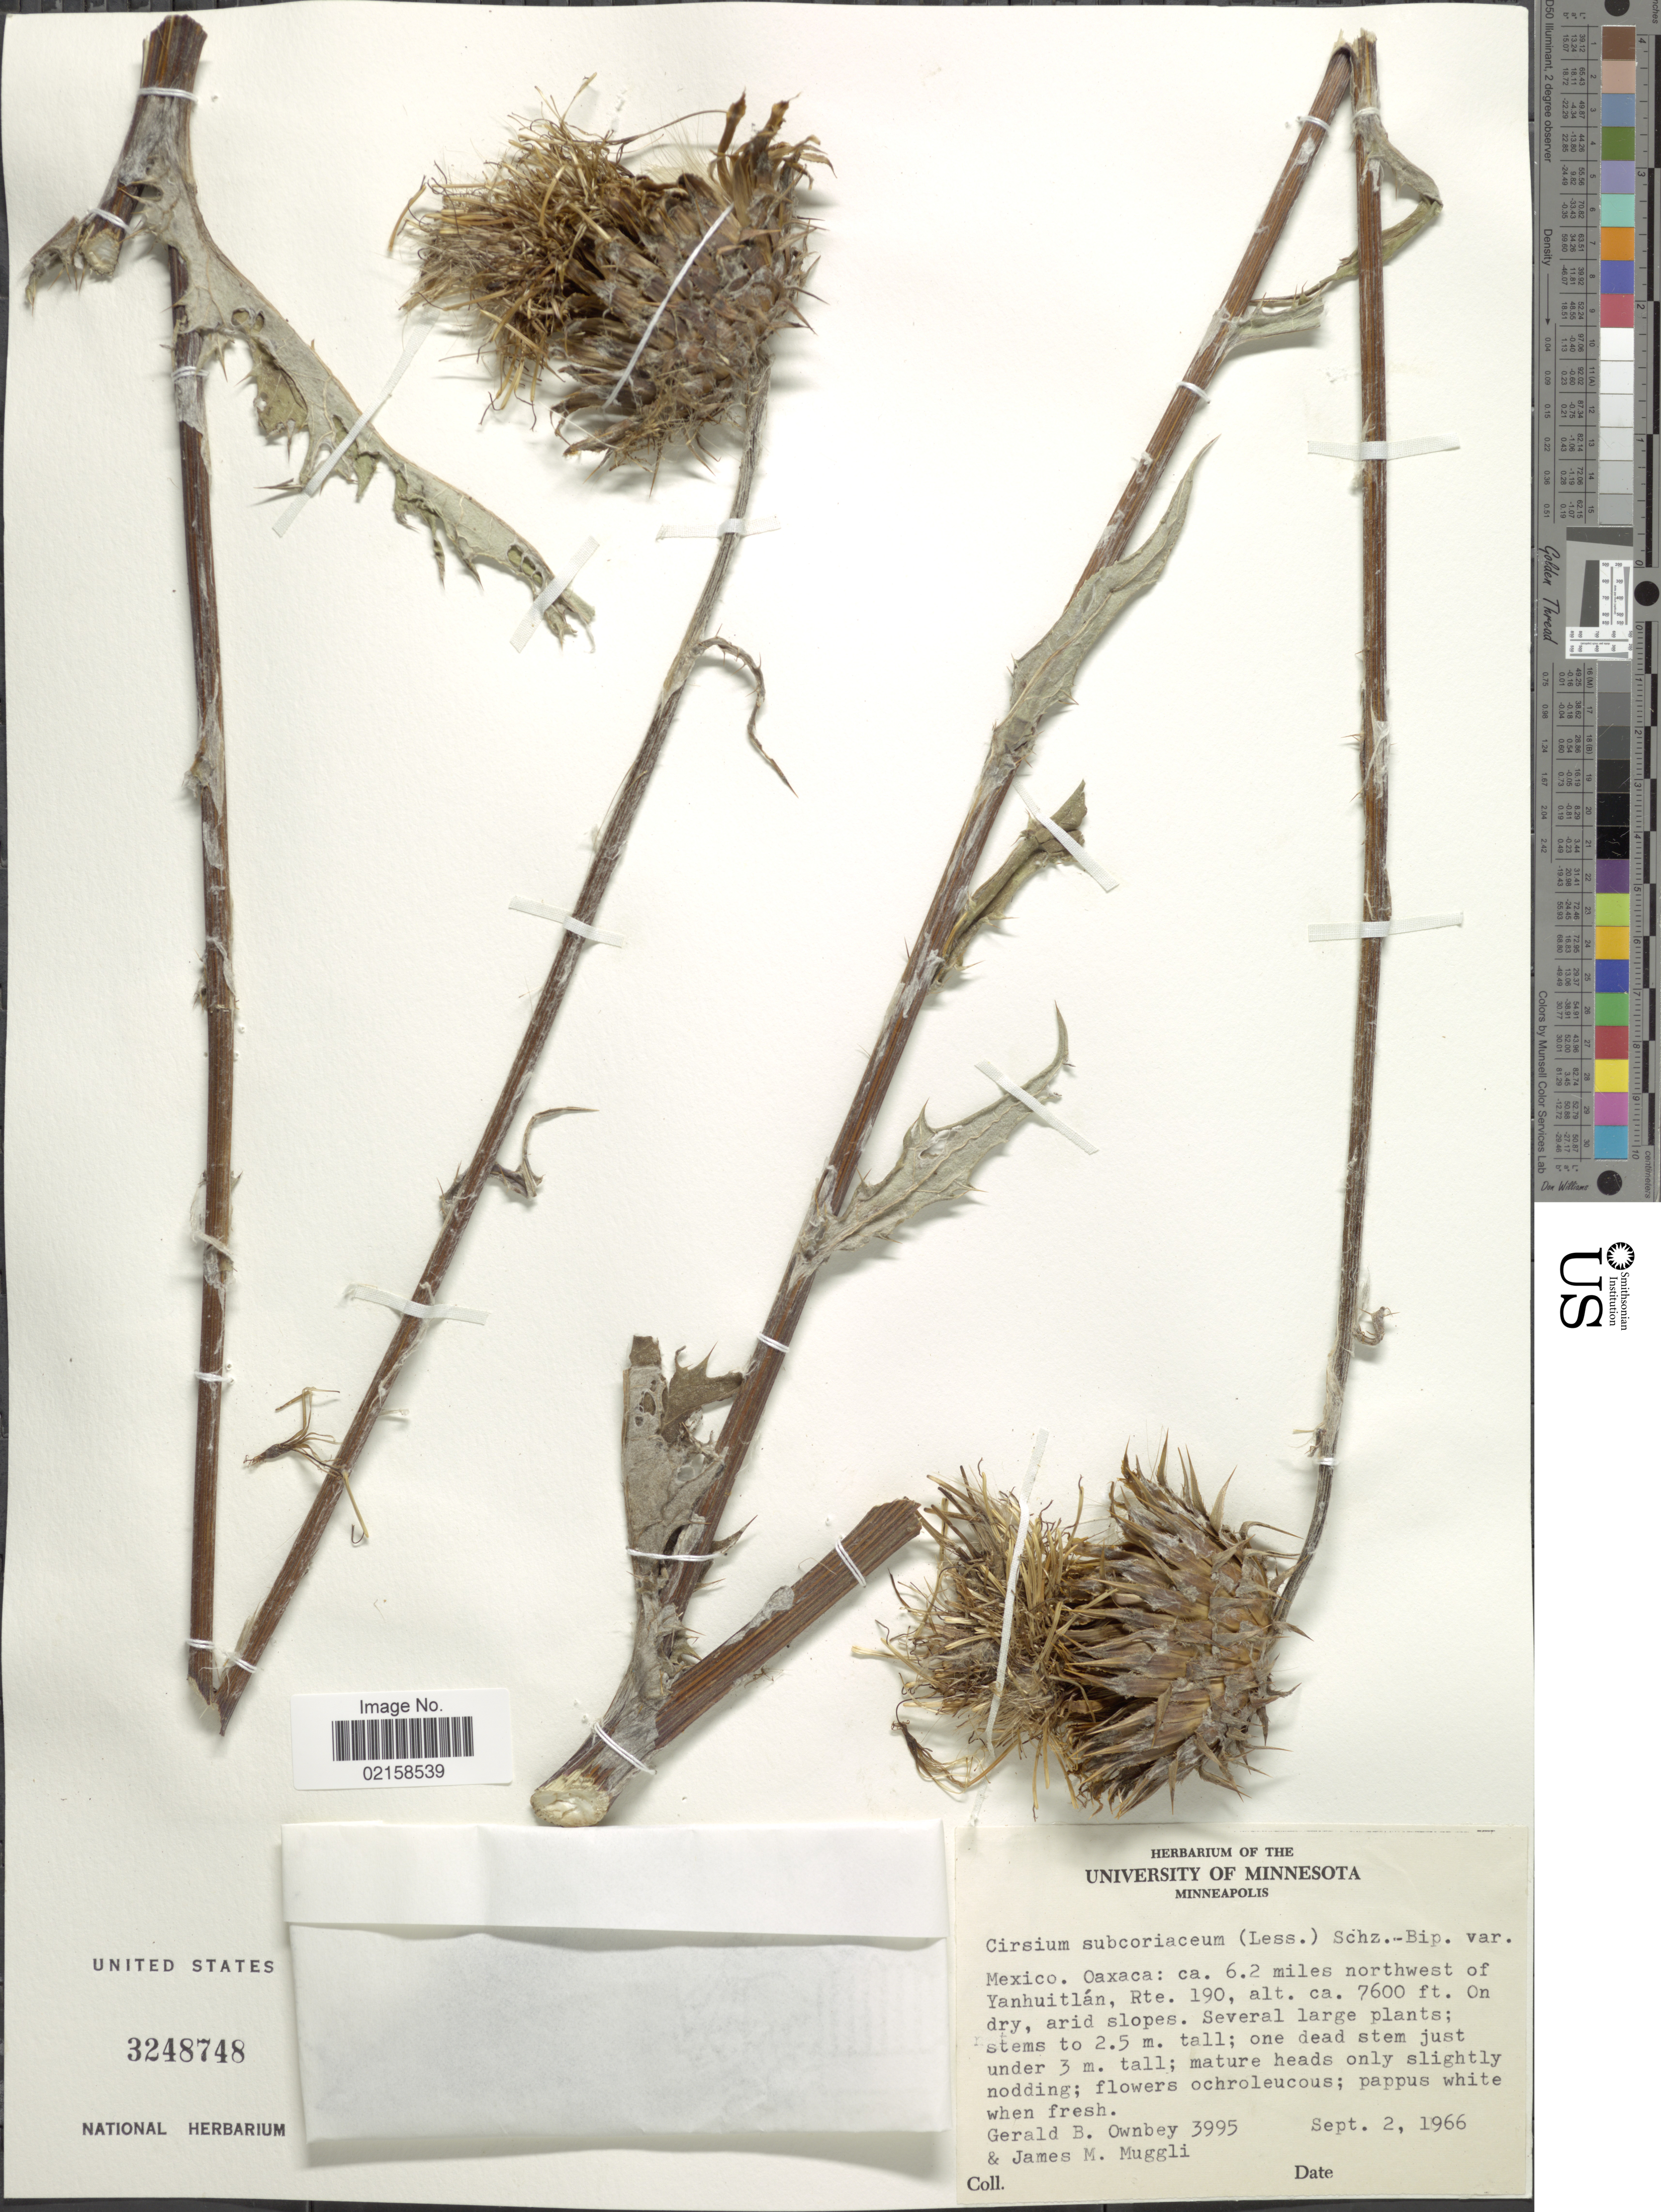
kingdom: Plantae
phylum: Tracheophyta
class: Magnoliopsida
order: Asterales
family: Asteraceae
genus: Cirsium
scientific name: Cirsium subcoriaceum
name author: (Less.) Sch. Bip.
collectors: G. B. Ownbey & J. Muggli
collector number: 3995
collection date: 1966-09-02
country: Mexico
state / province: Oaxaca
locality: Ca. 6.2 miles northwest of Yanhuitlan, Rte. 190, on dry, arid slopes.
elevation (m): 2316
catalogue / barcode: US 3248748